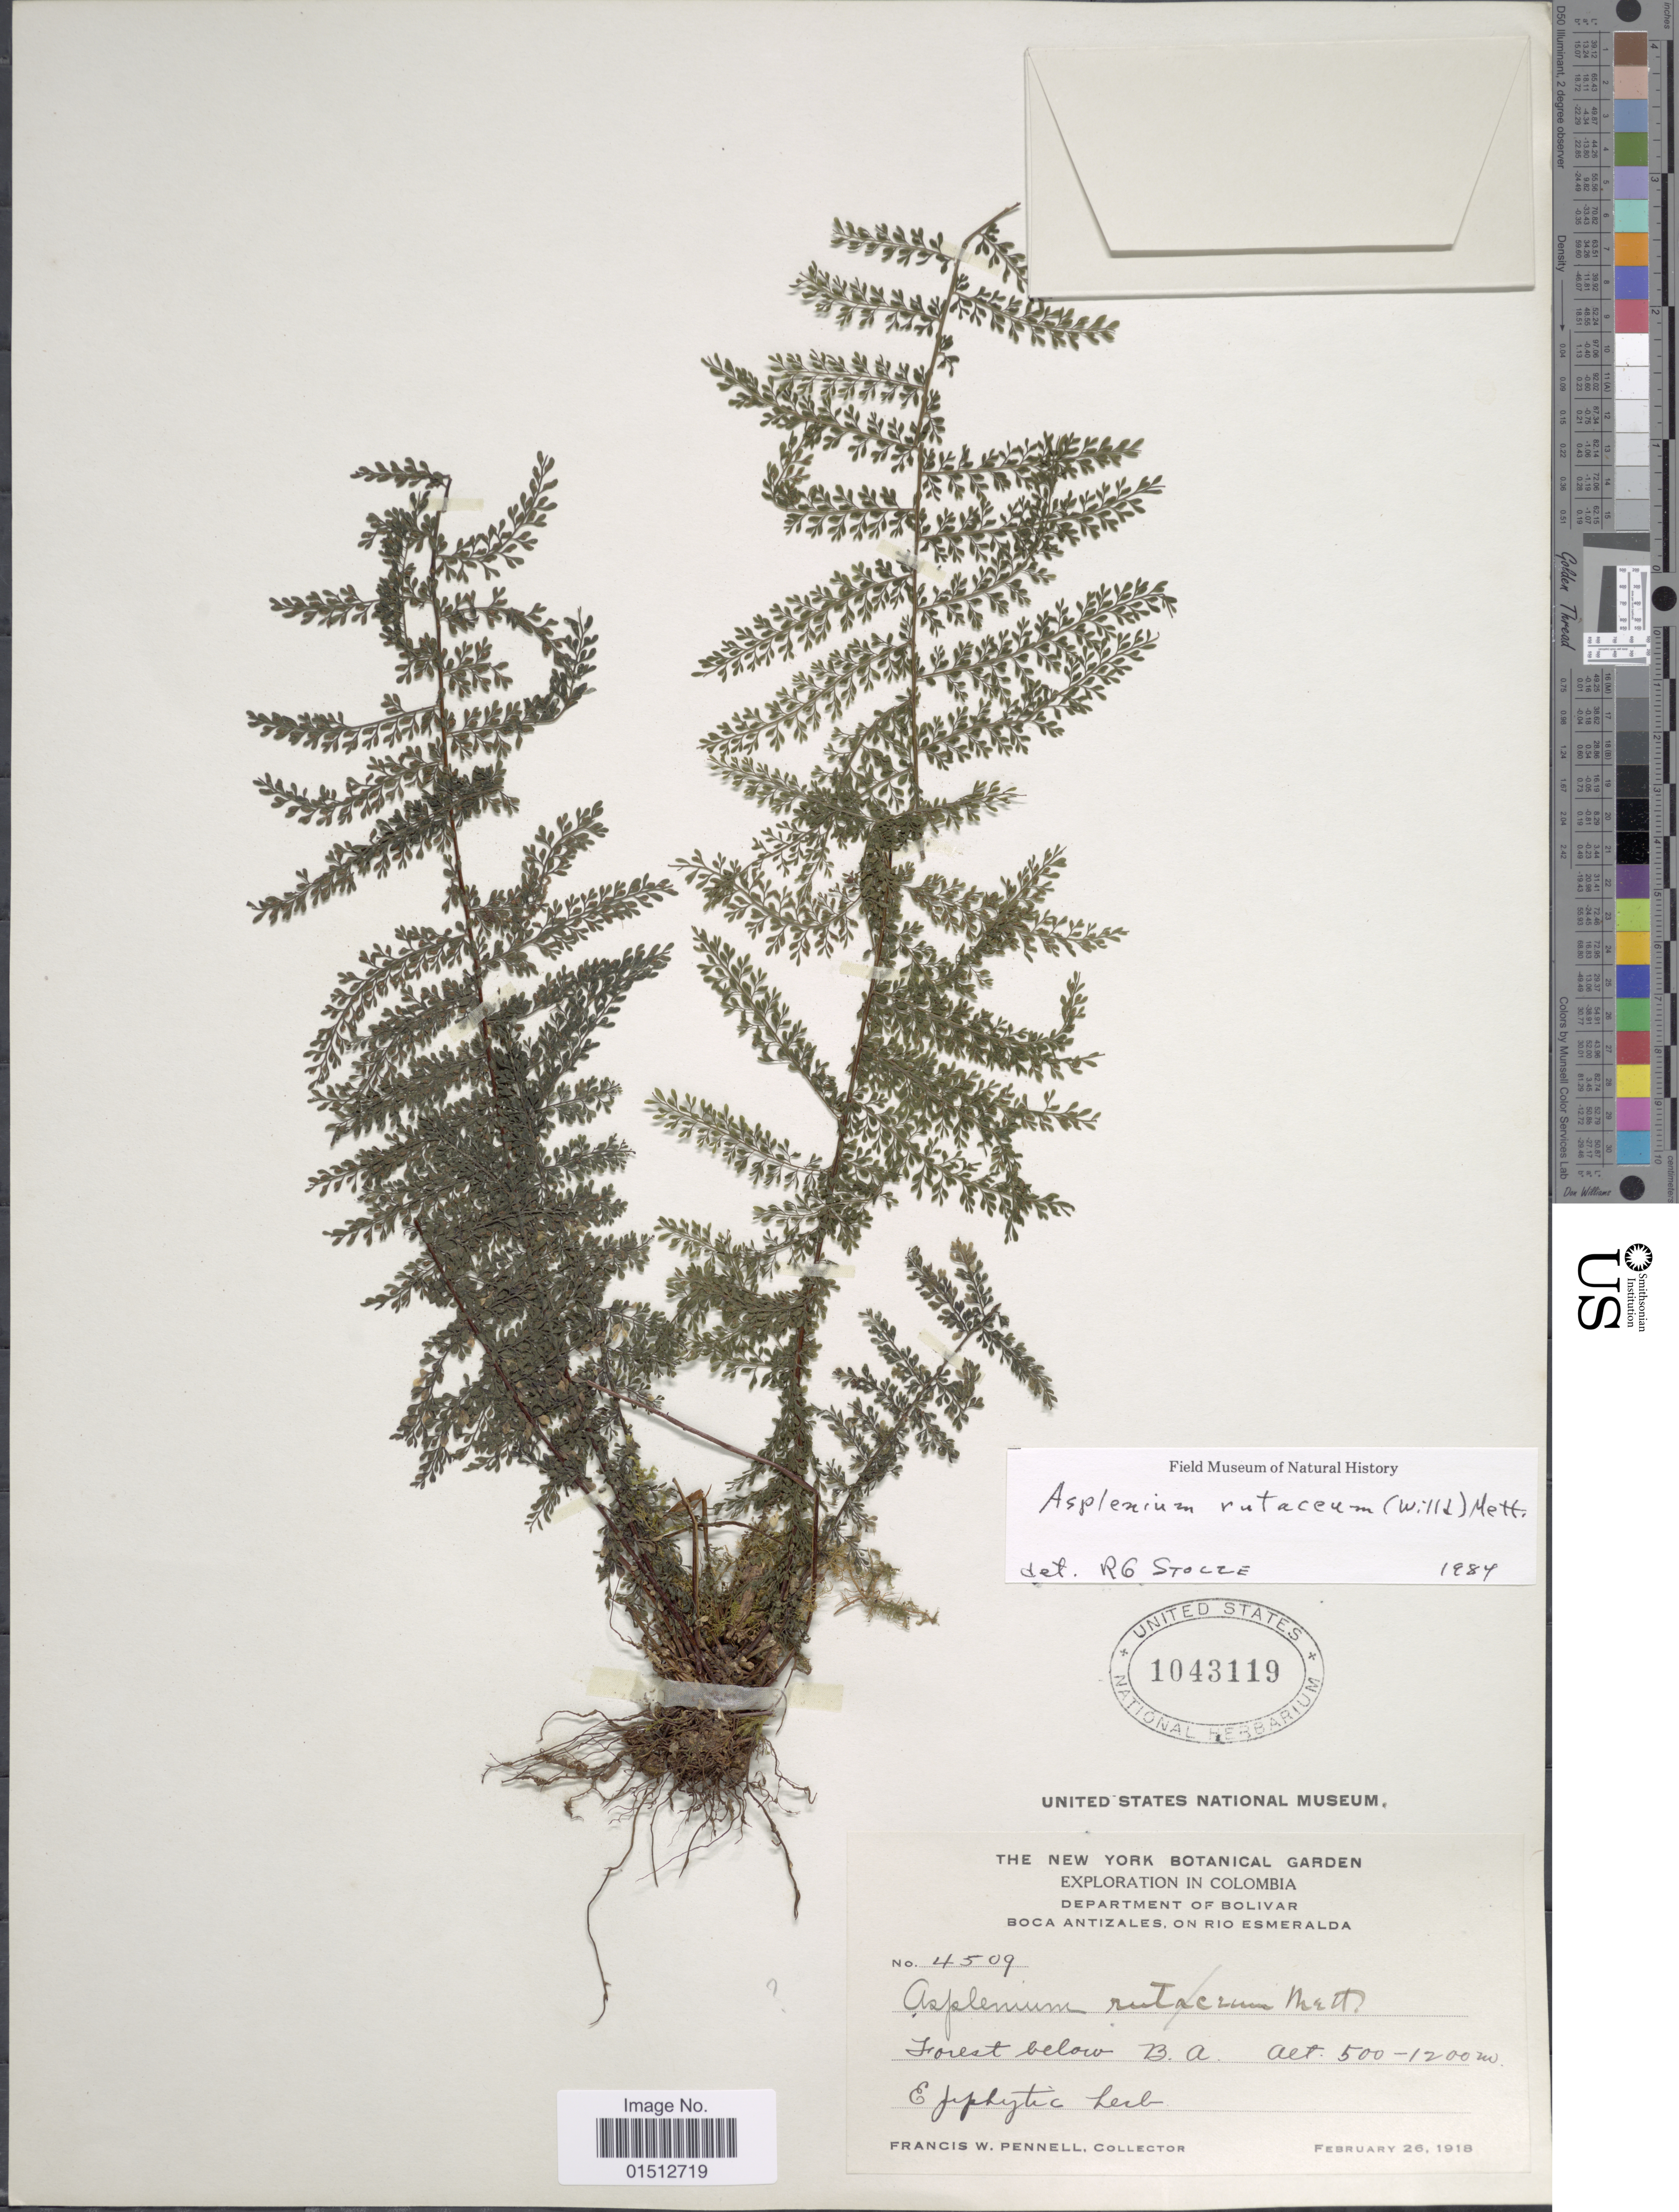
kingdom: Plantae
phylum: Tracheophyta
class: Polypodiopsida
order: Polypodiales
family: Aspleniaceae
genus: Asplenium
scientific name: Asplenium rutaceum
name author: (Willd.) Mett.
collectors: F. W. Pennell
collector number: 4509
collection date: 1918-02-26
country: Colombia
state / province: Bolívar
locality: Colombia, Department of Bolivar, Boca Antizales, on Rio Esmeralda. Forest below B.A.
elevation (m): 500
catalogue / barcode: US 1043119